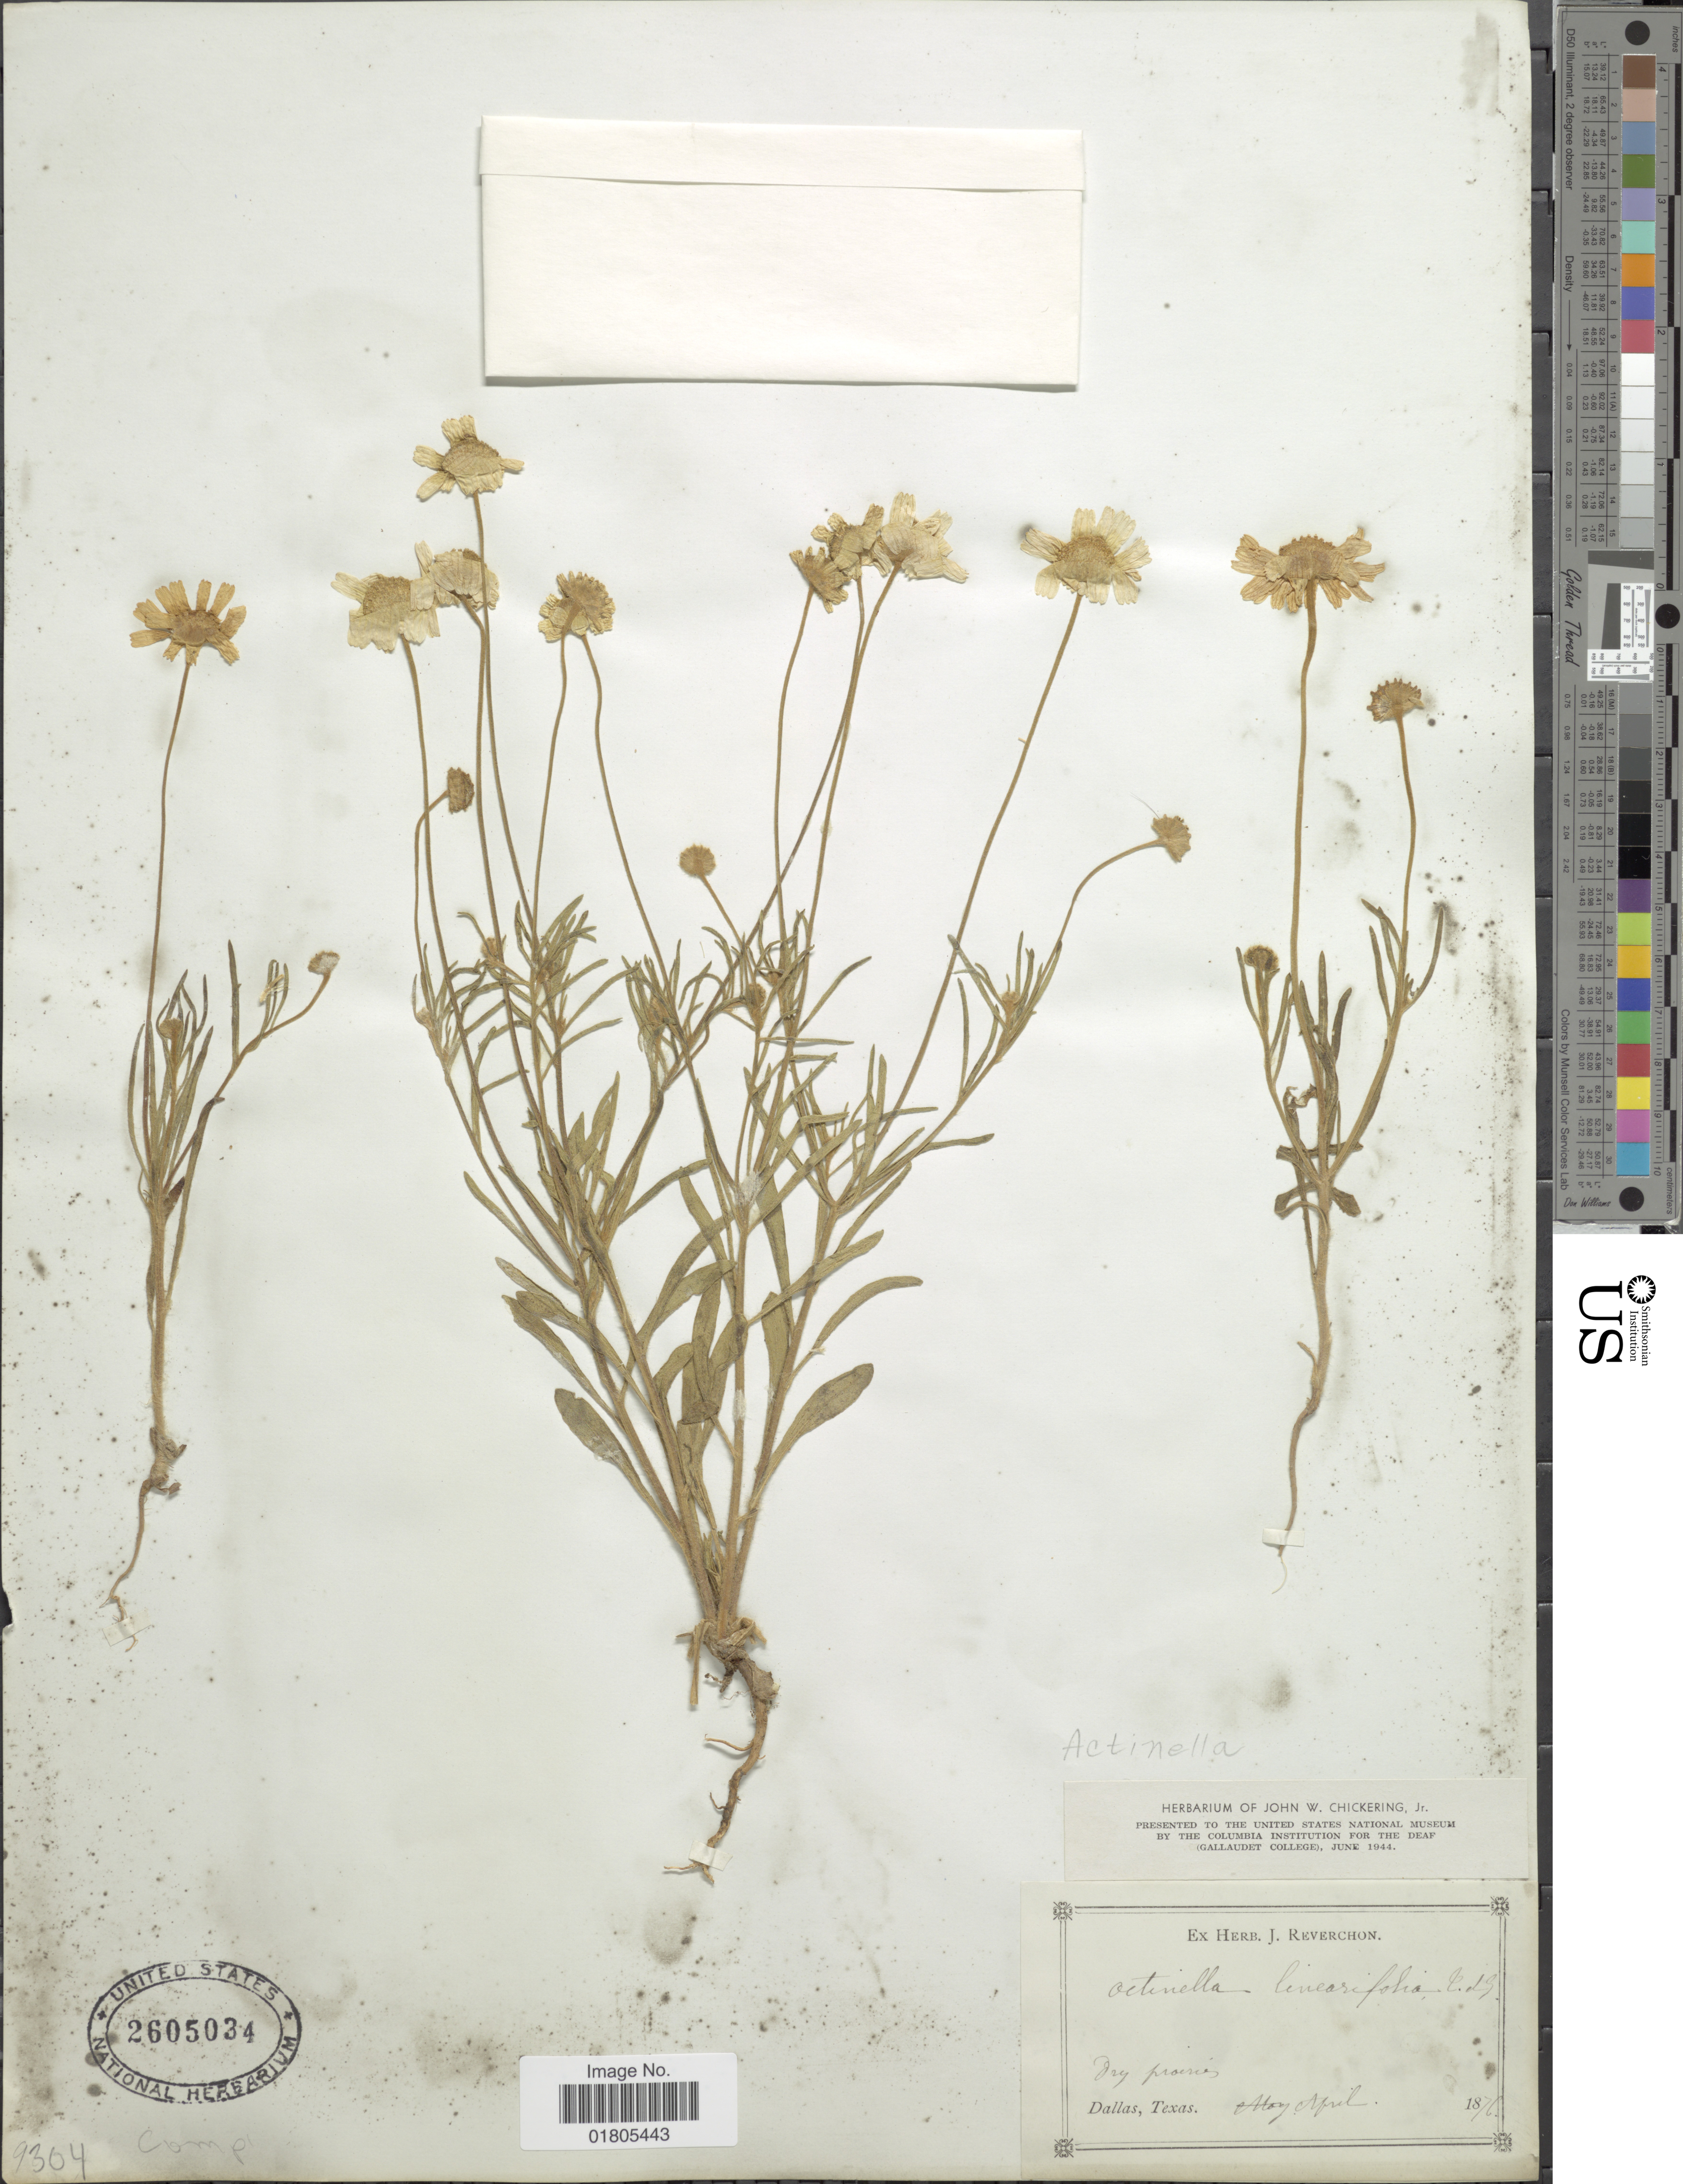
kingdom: Plantae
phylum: Tracheophyta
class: Magnoliopsida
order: Asterales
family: Asteraceae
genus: Actinea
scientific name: Actinea linearifolia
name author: (Hook.) Kuntze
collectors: ex herb. J. Reverchon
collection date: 1876-04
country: United States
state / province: Texas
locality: Dry prairies, Dallas, Texas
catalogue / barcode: US 2605034